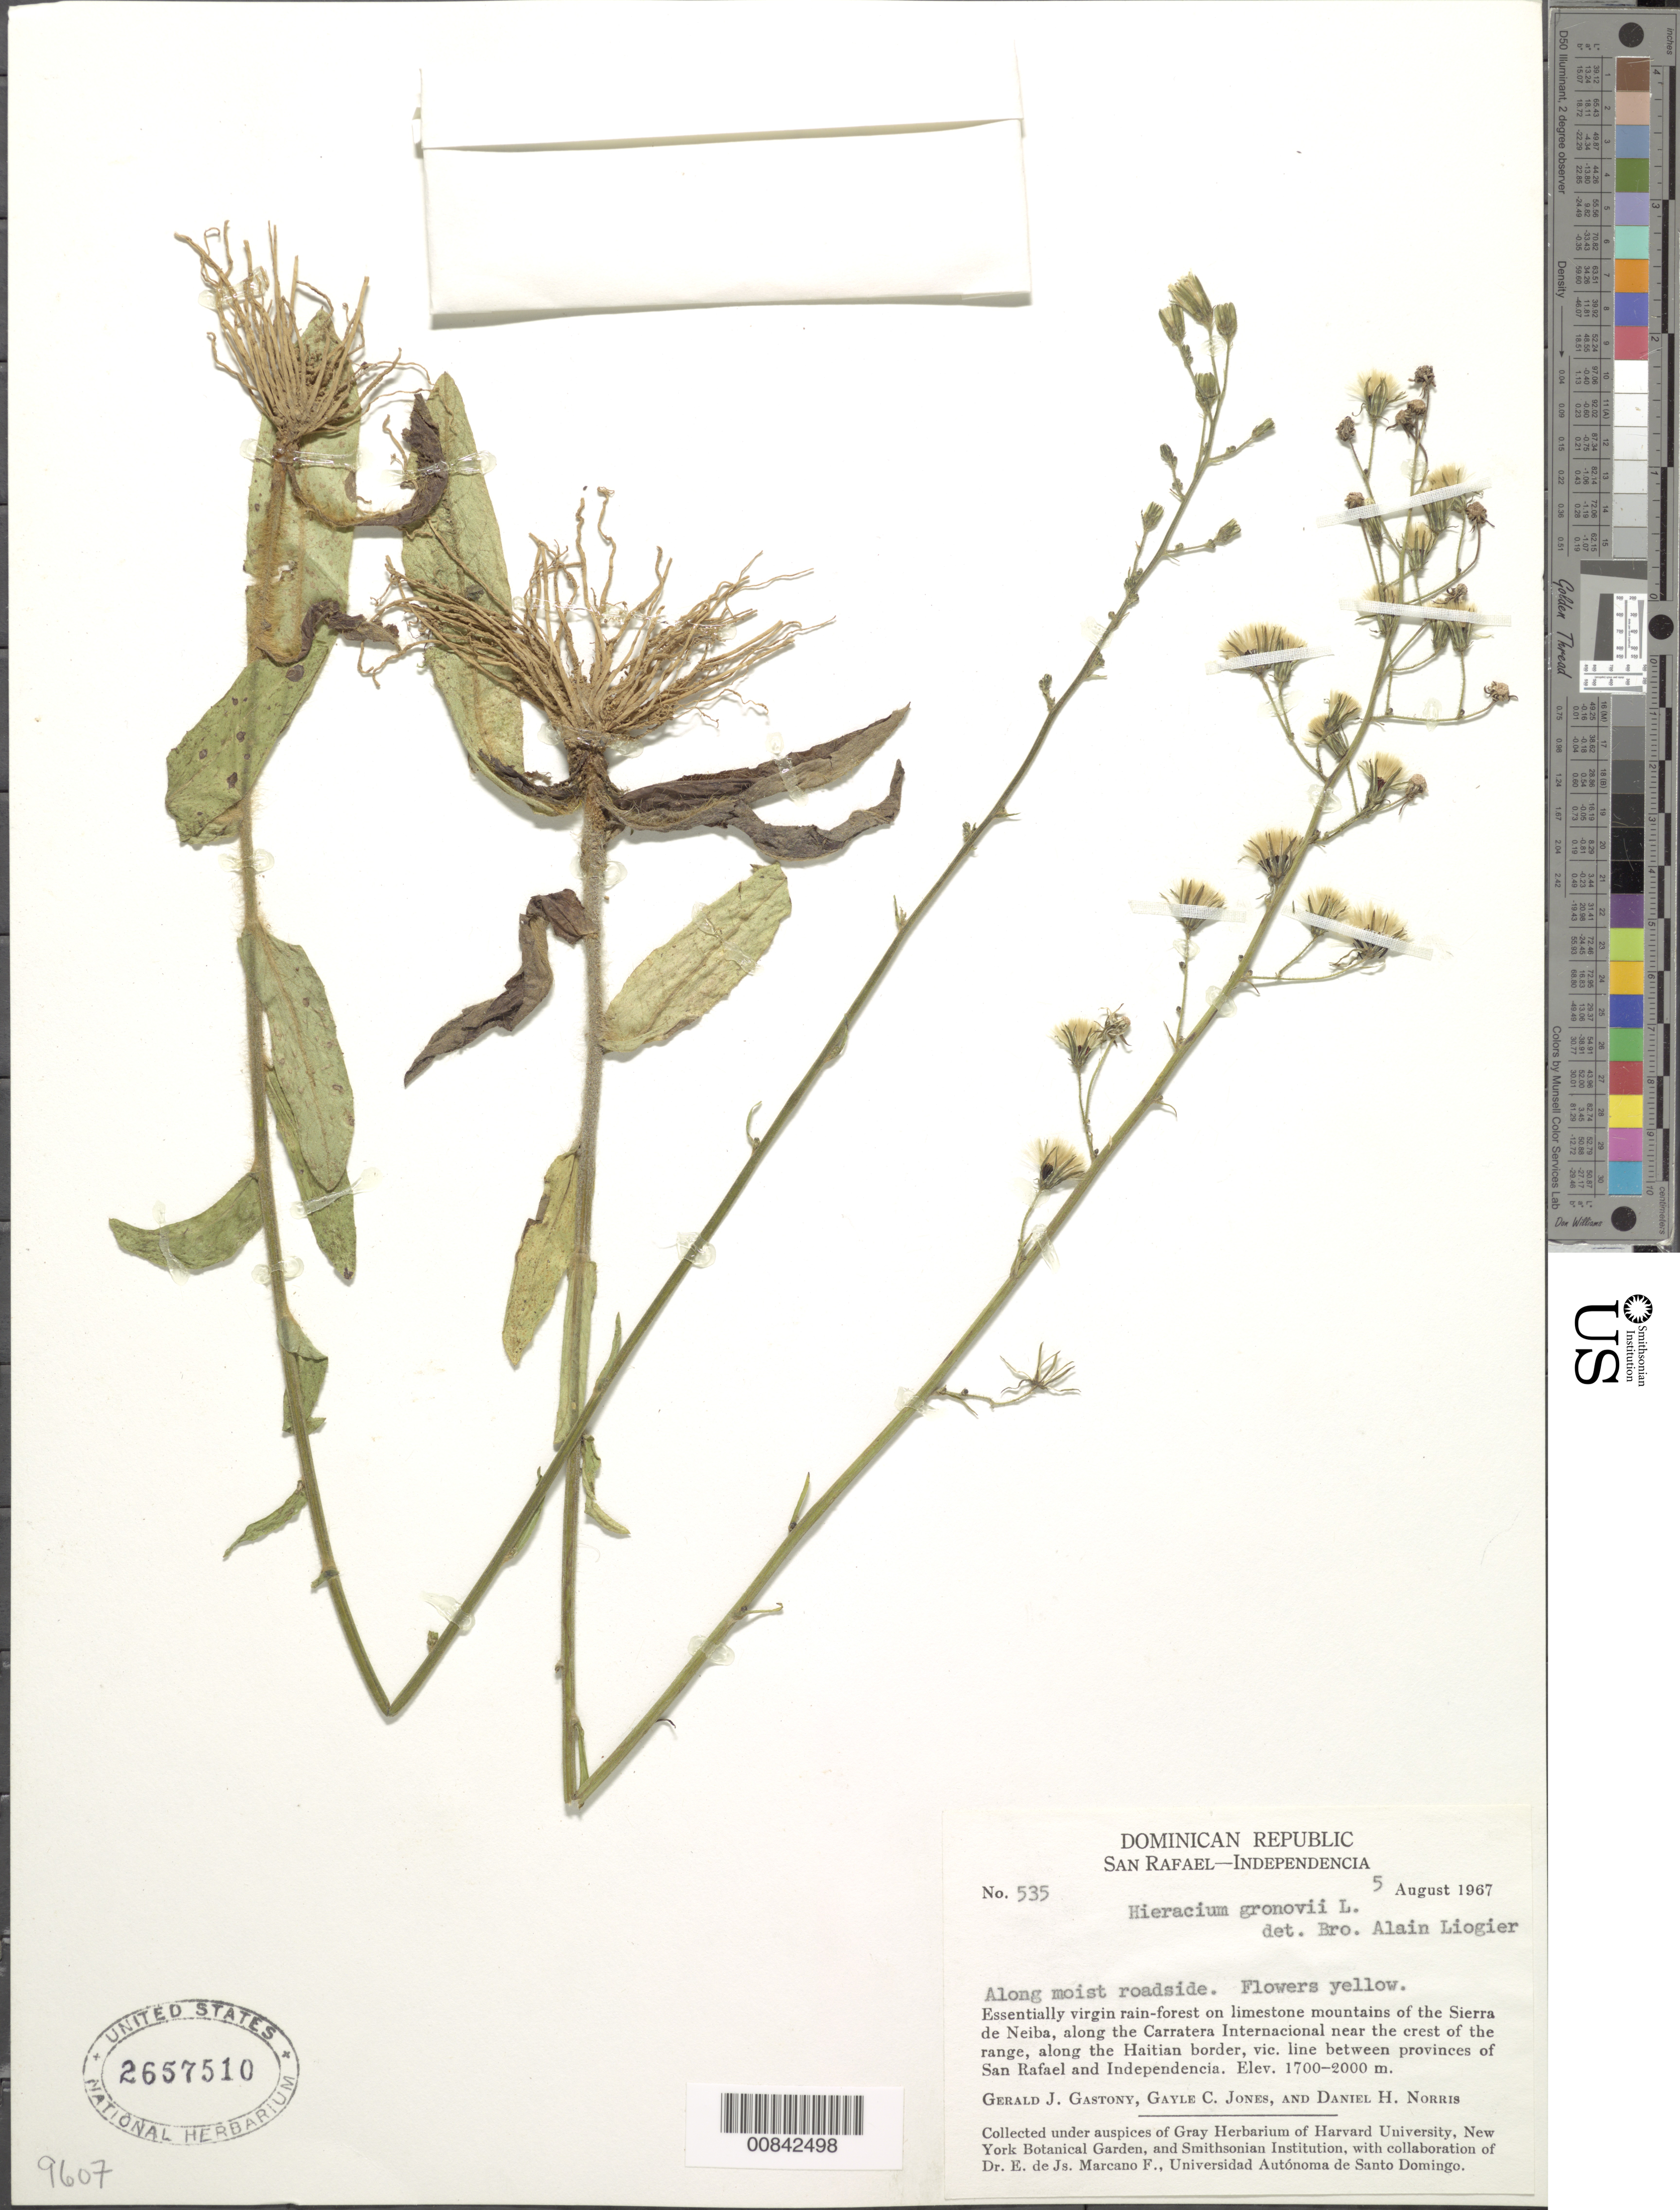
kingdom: Plantae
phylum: Tracheophyta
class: Magnoliopsida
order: Asterales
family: Asteraceae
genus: Hieracium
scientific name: Hieracium gronovii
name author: L.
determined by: Liogier, Alain H.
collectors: G. Gastony, G. C. Jones & D. H. Norris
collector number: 535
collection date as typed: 05 Aug 1967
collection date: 1967-08-05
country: Dominican Republic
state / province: Independencia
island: Hispaniola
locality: Sierra de Neiba, along the Carratera Internacional near the crest of the range, along the Haitian border vic. line between provinces of San Rafael and Independencia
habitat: Moist roadside, essentially virgin rain-forest on limestone mountains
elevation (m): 1700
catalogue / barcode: US 2657510